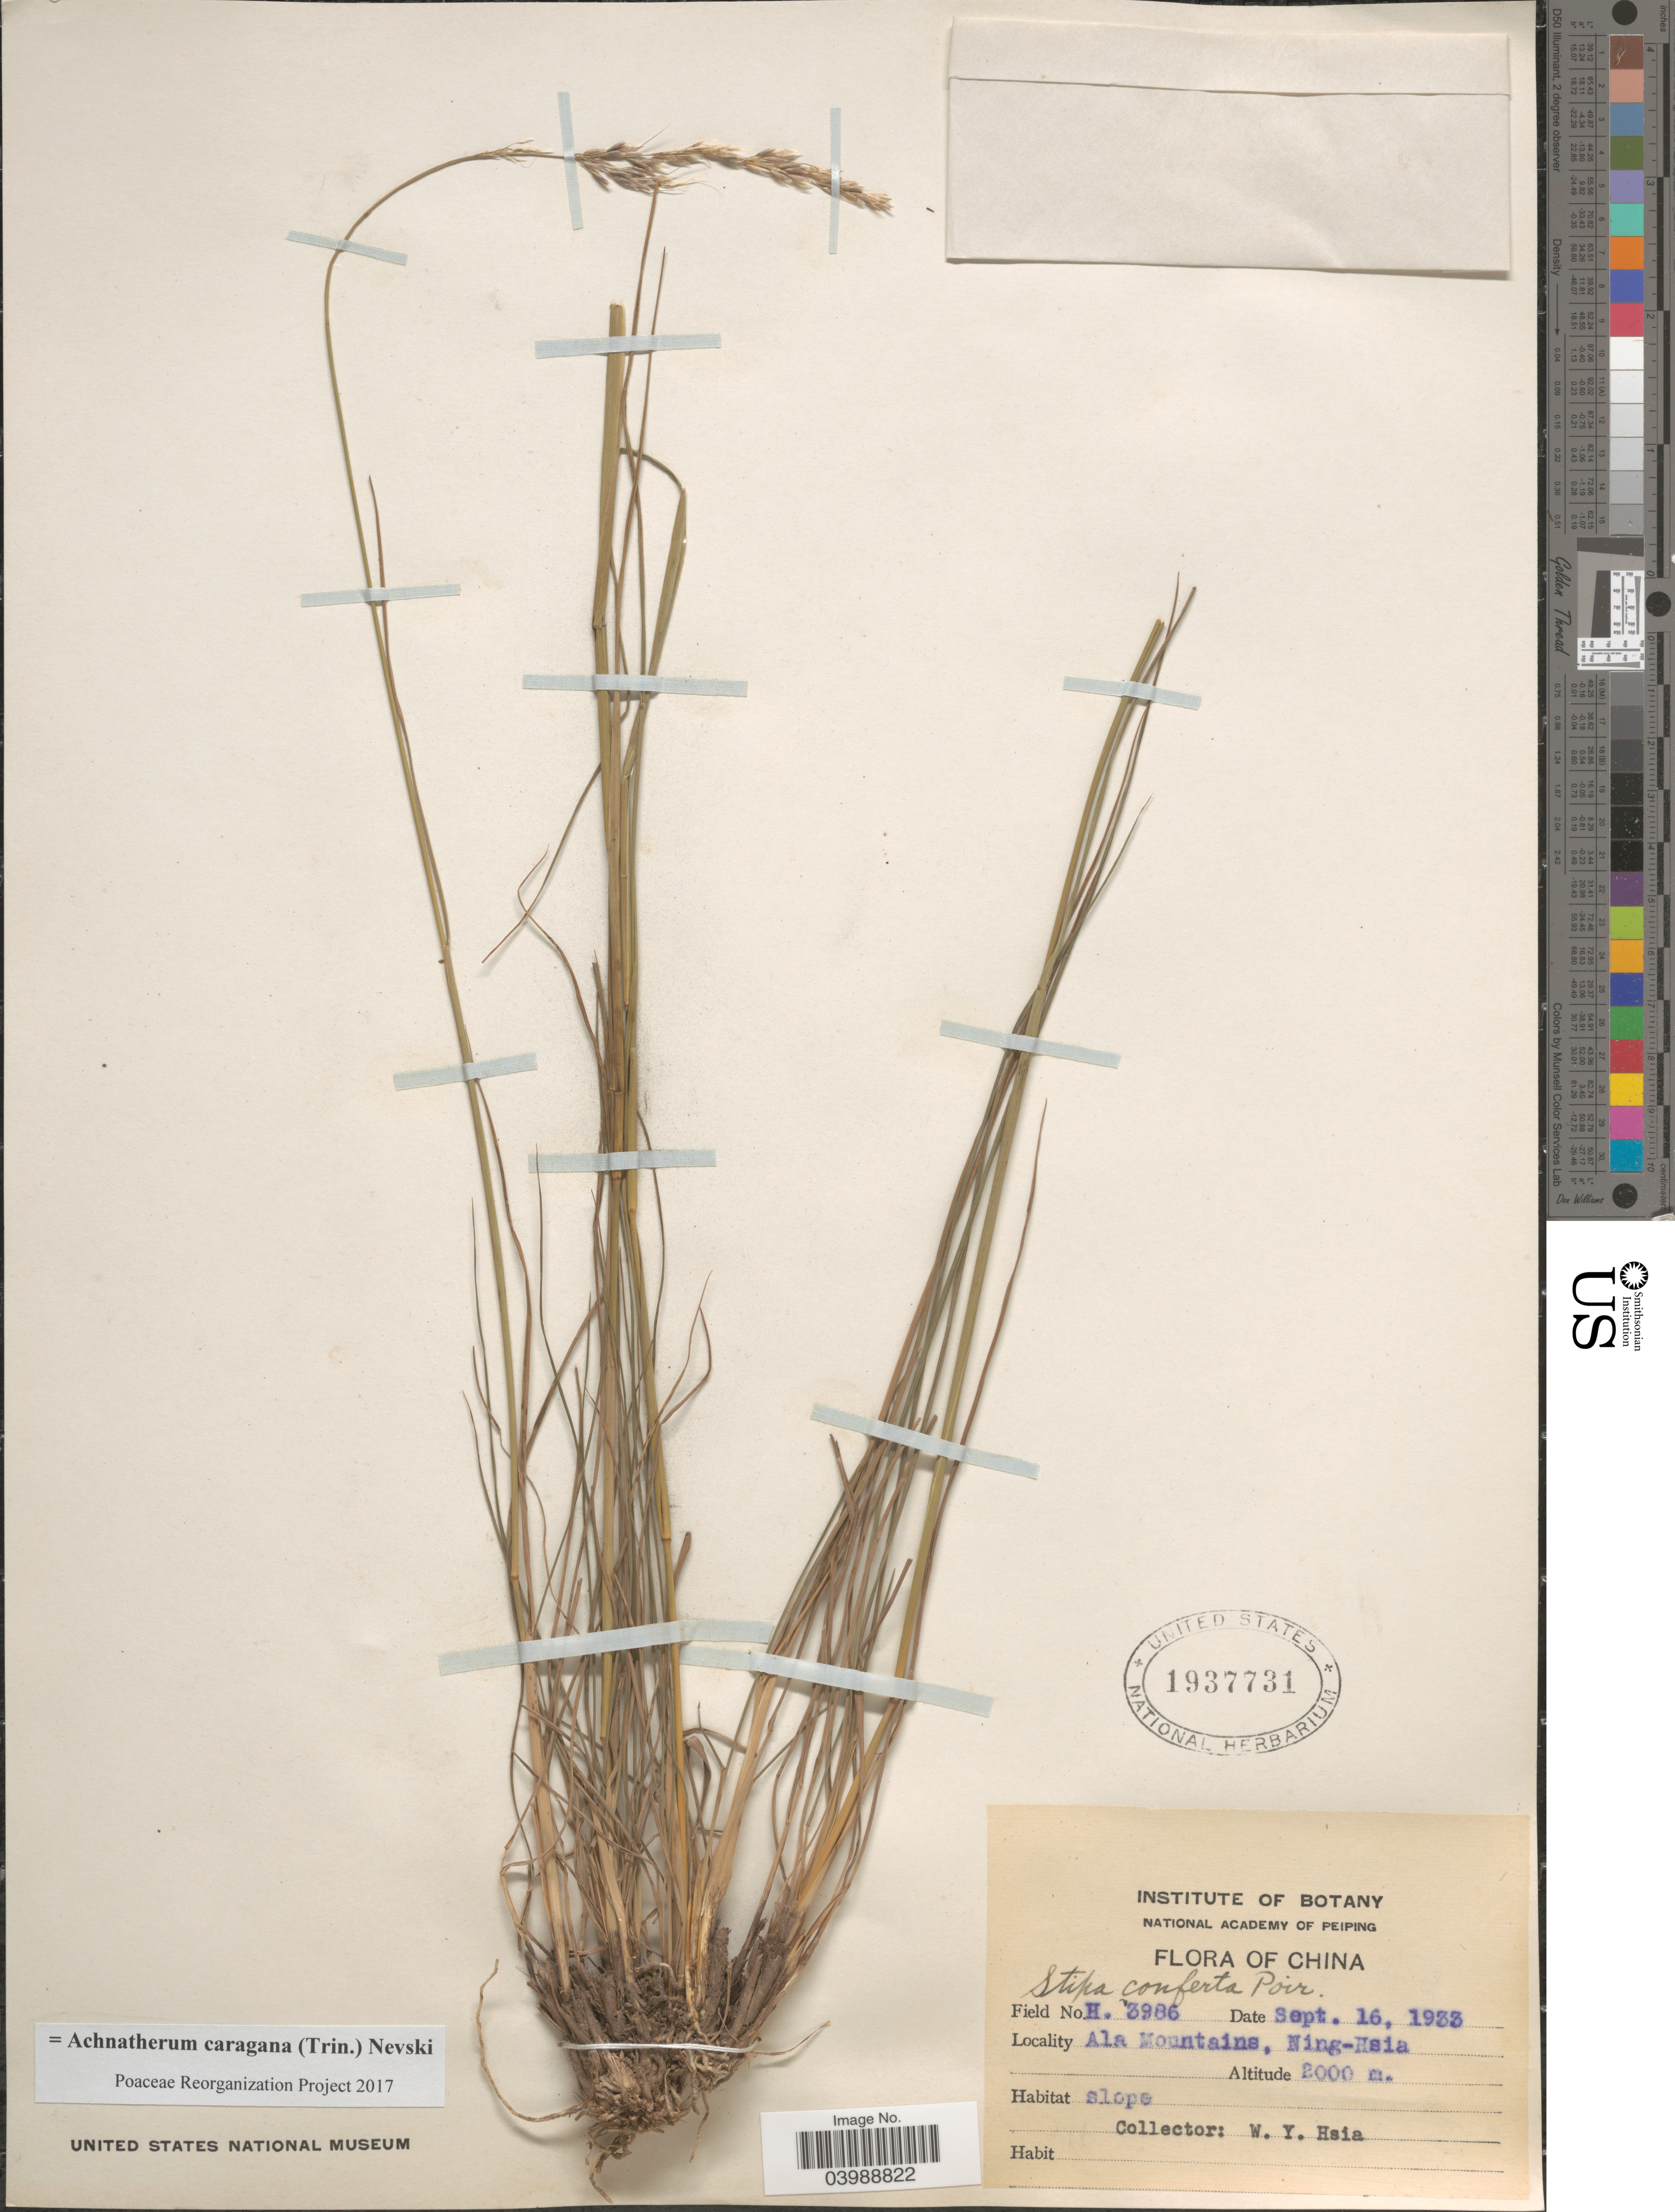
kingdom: Plantae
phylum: Tracheophyta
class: Liliopsida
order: Poales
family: Poaceae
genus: Achnatherum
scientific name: Achnatherum caragana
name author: (Trin.) Nevski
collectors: W. Hsia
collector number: H3986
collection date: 1933-09-16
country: China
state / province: Ningxia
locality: Ala mountains, Ning-Hsia.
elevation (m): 2000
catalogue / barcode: US 1937731